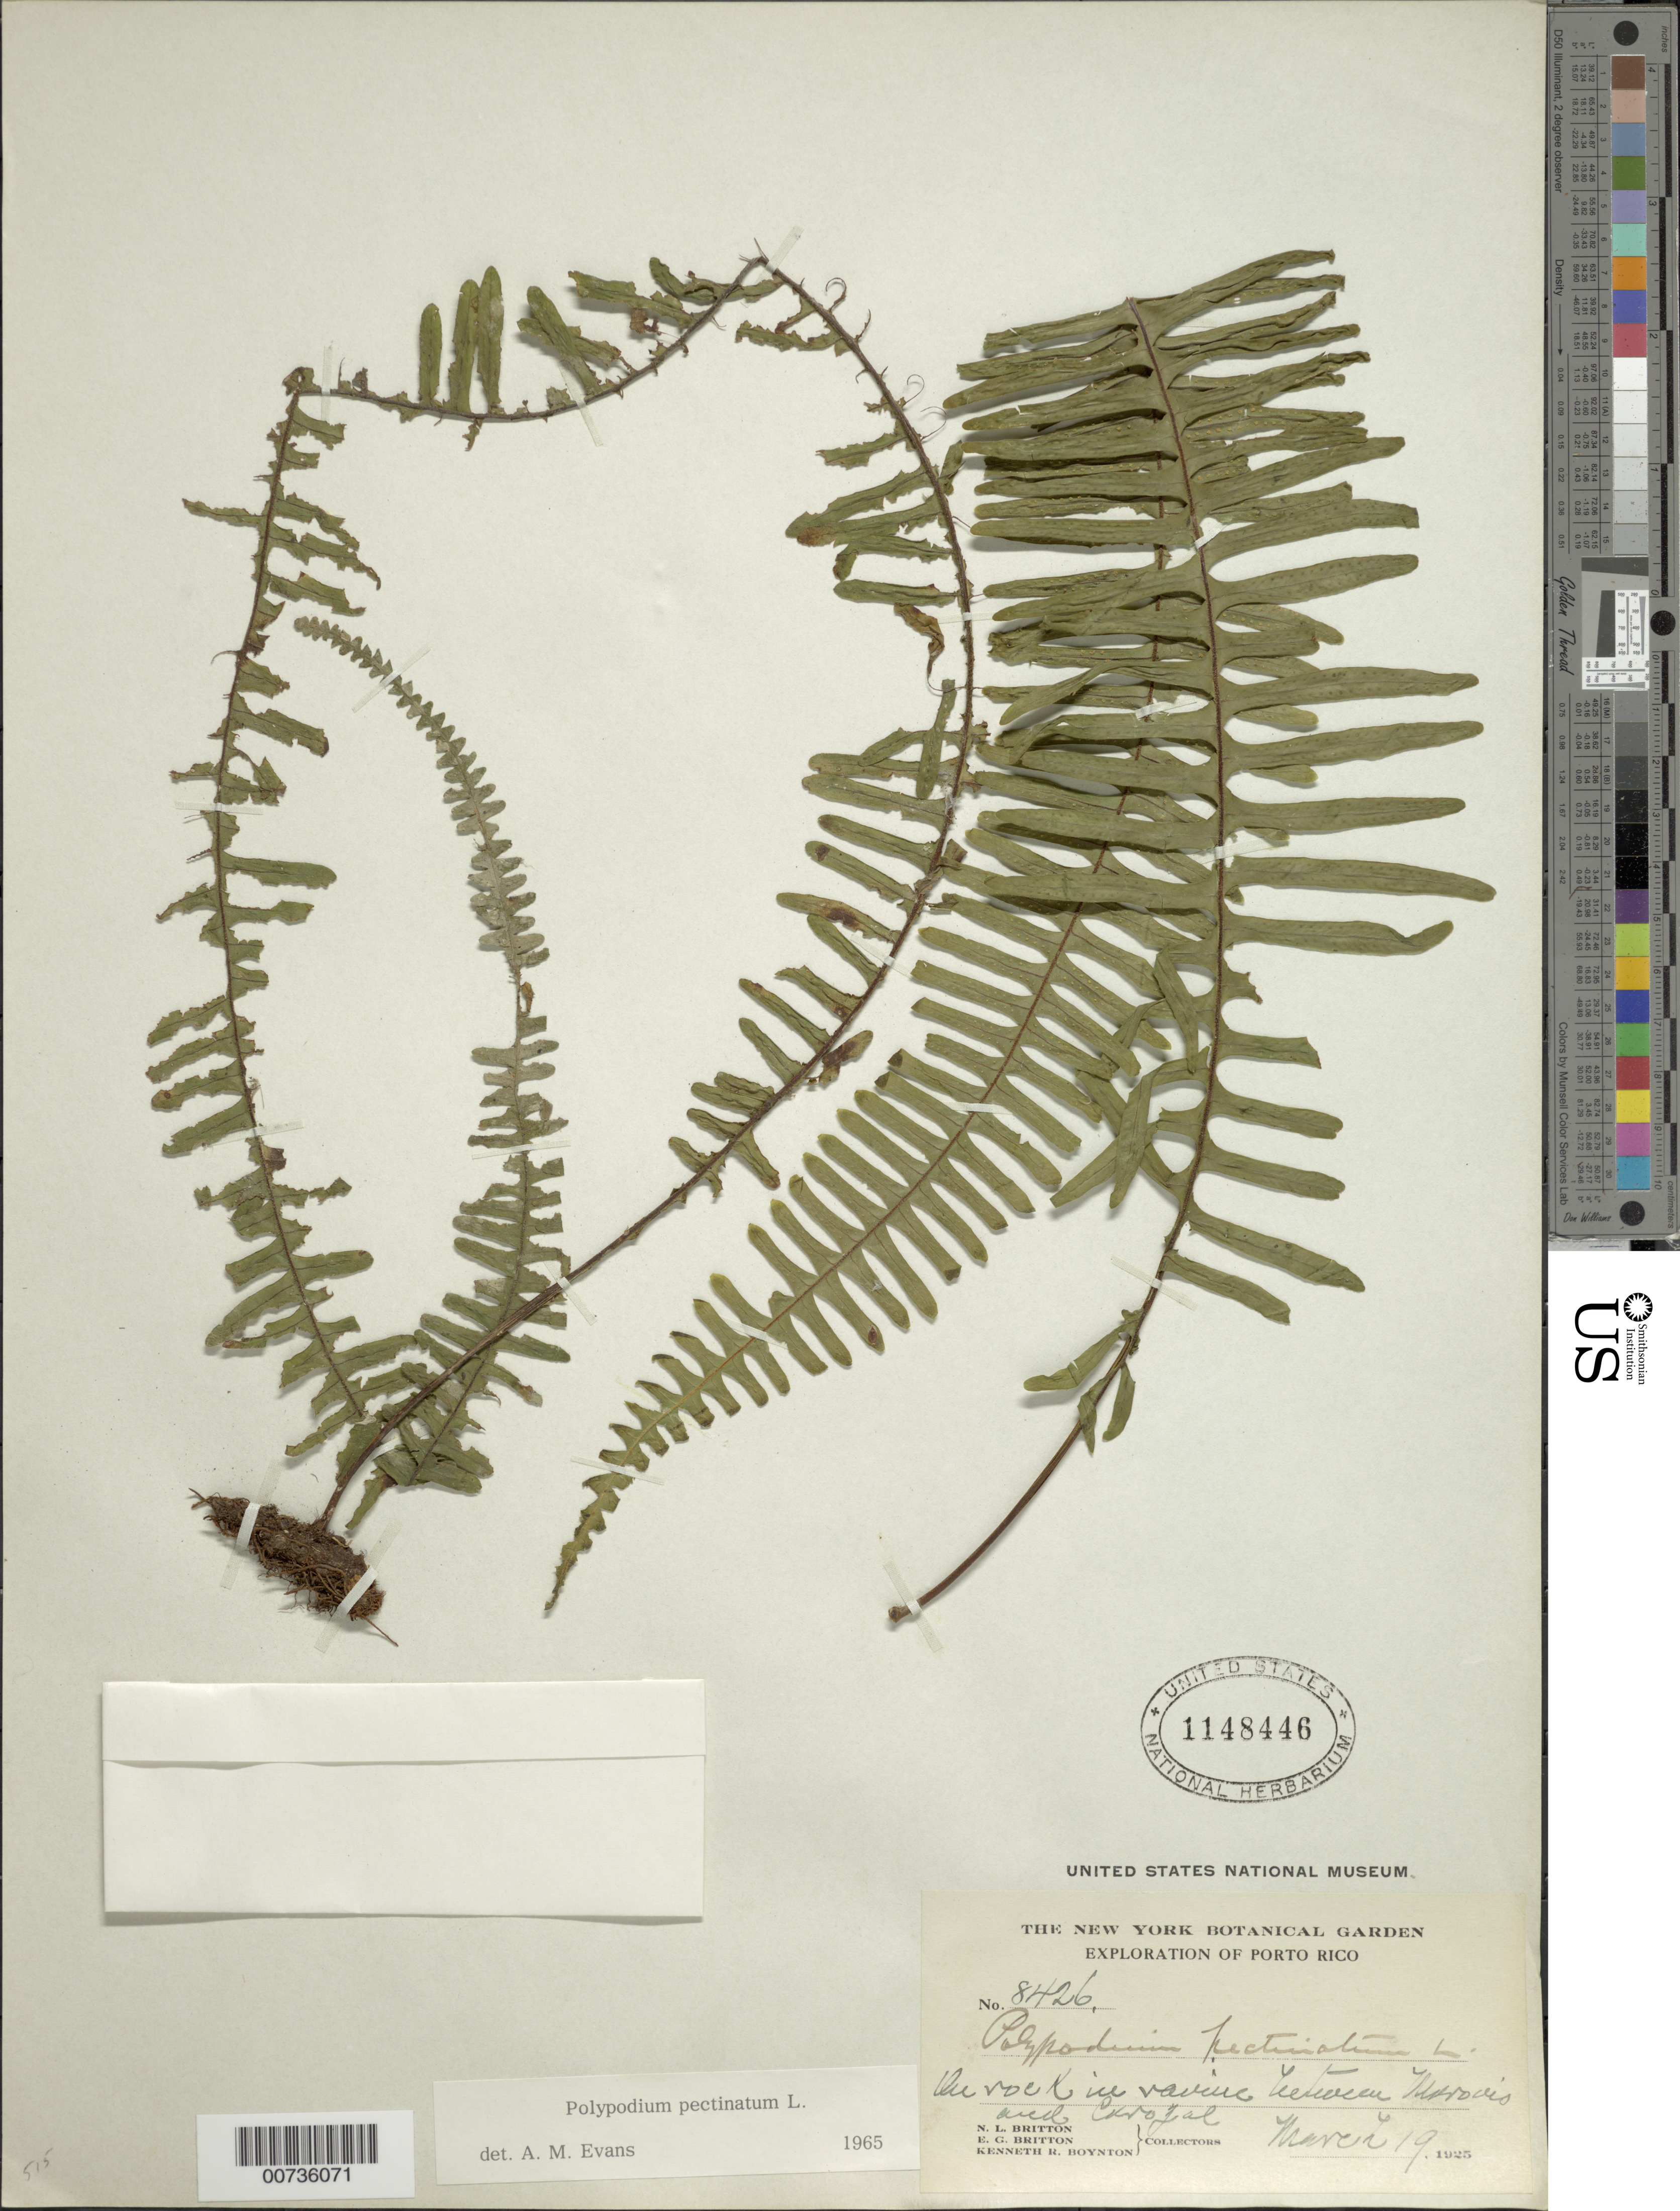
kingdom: Plantae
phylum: Tracheophyta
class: Polypodiopsida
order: Polypodiales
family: Polypodiaceae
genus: Pecluma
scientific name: Pecluma pectinata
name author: (L.) M.G. Price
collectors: N. Britton, E. G. Britton & K. Boynton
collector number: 8426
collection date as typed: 19 Mar 1925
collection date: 1925-03-19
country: Puerto Rico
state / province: Morovis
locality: Morovis and Carozal, between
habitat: On rock in ravine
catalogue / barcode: US 1148446